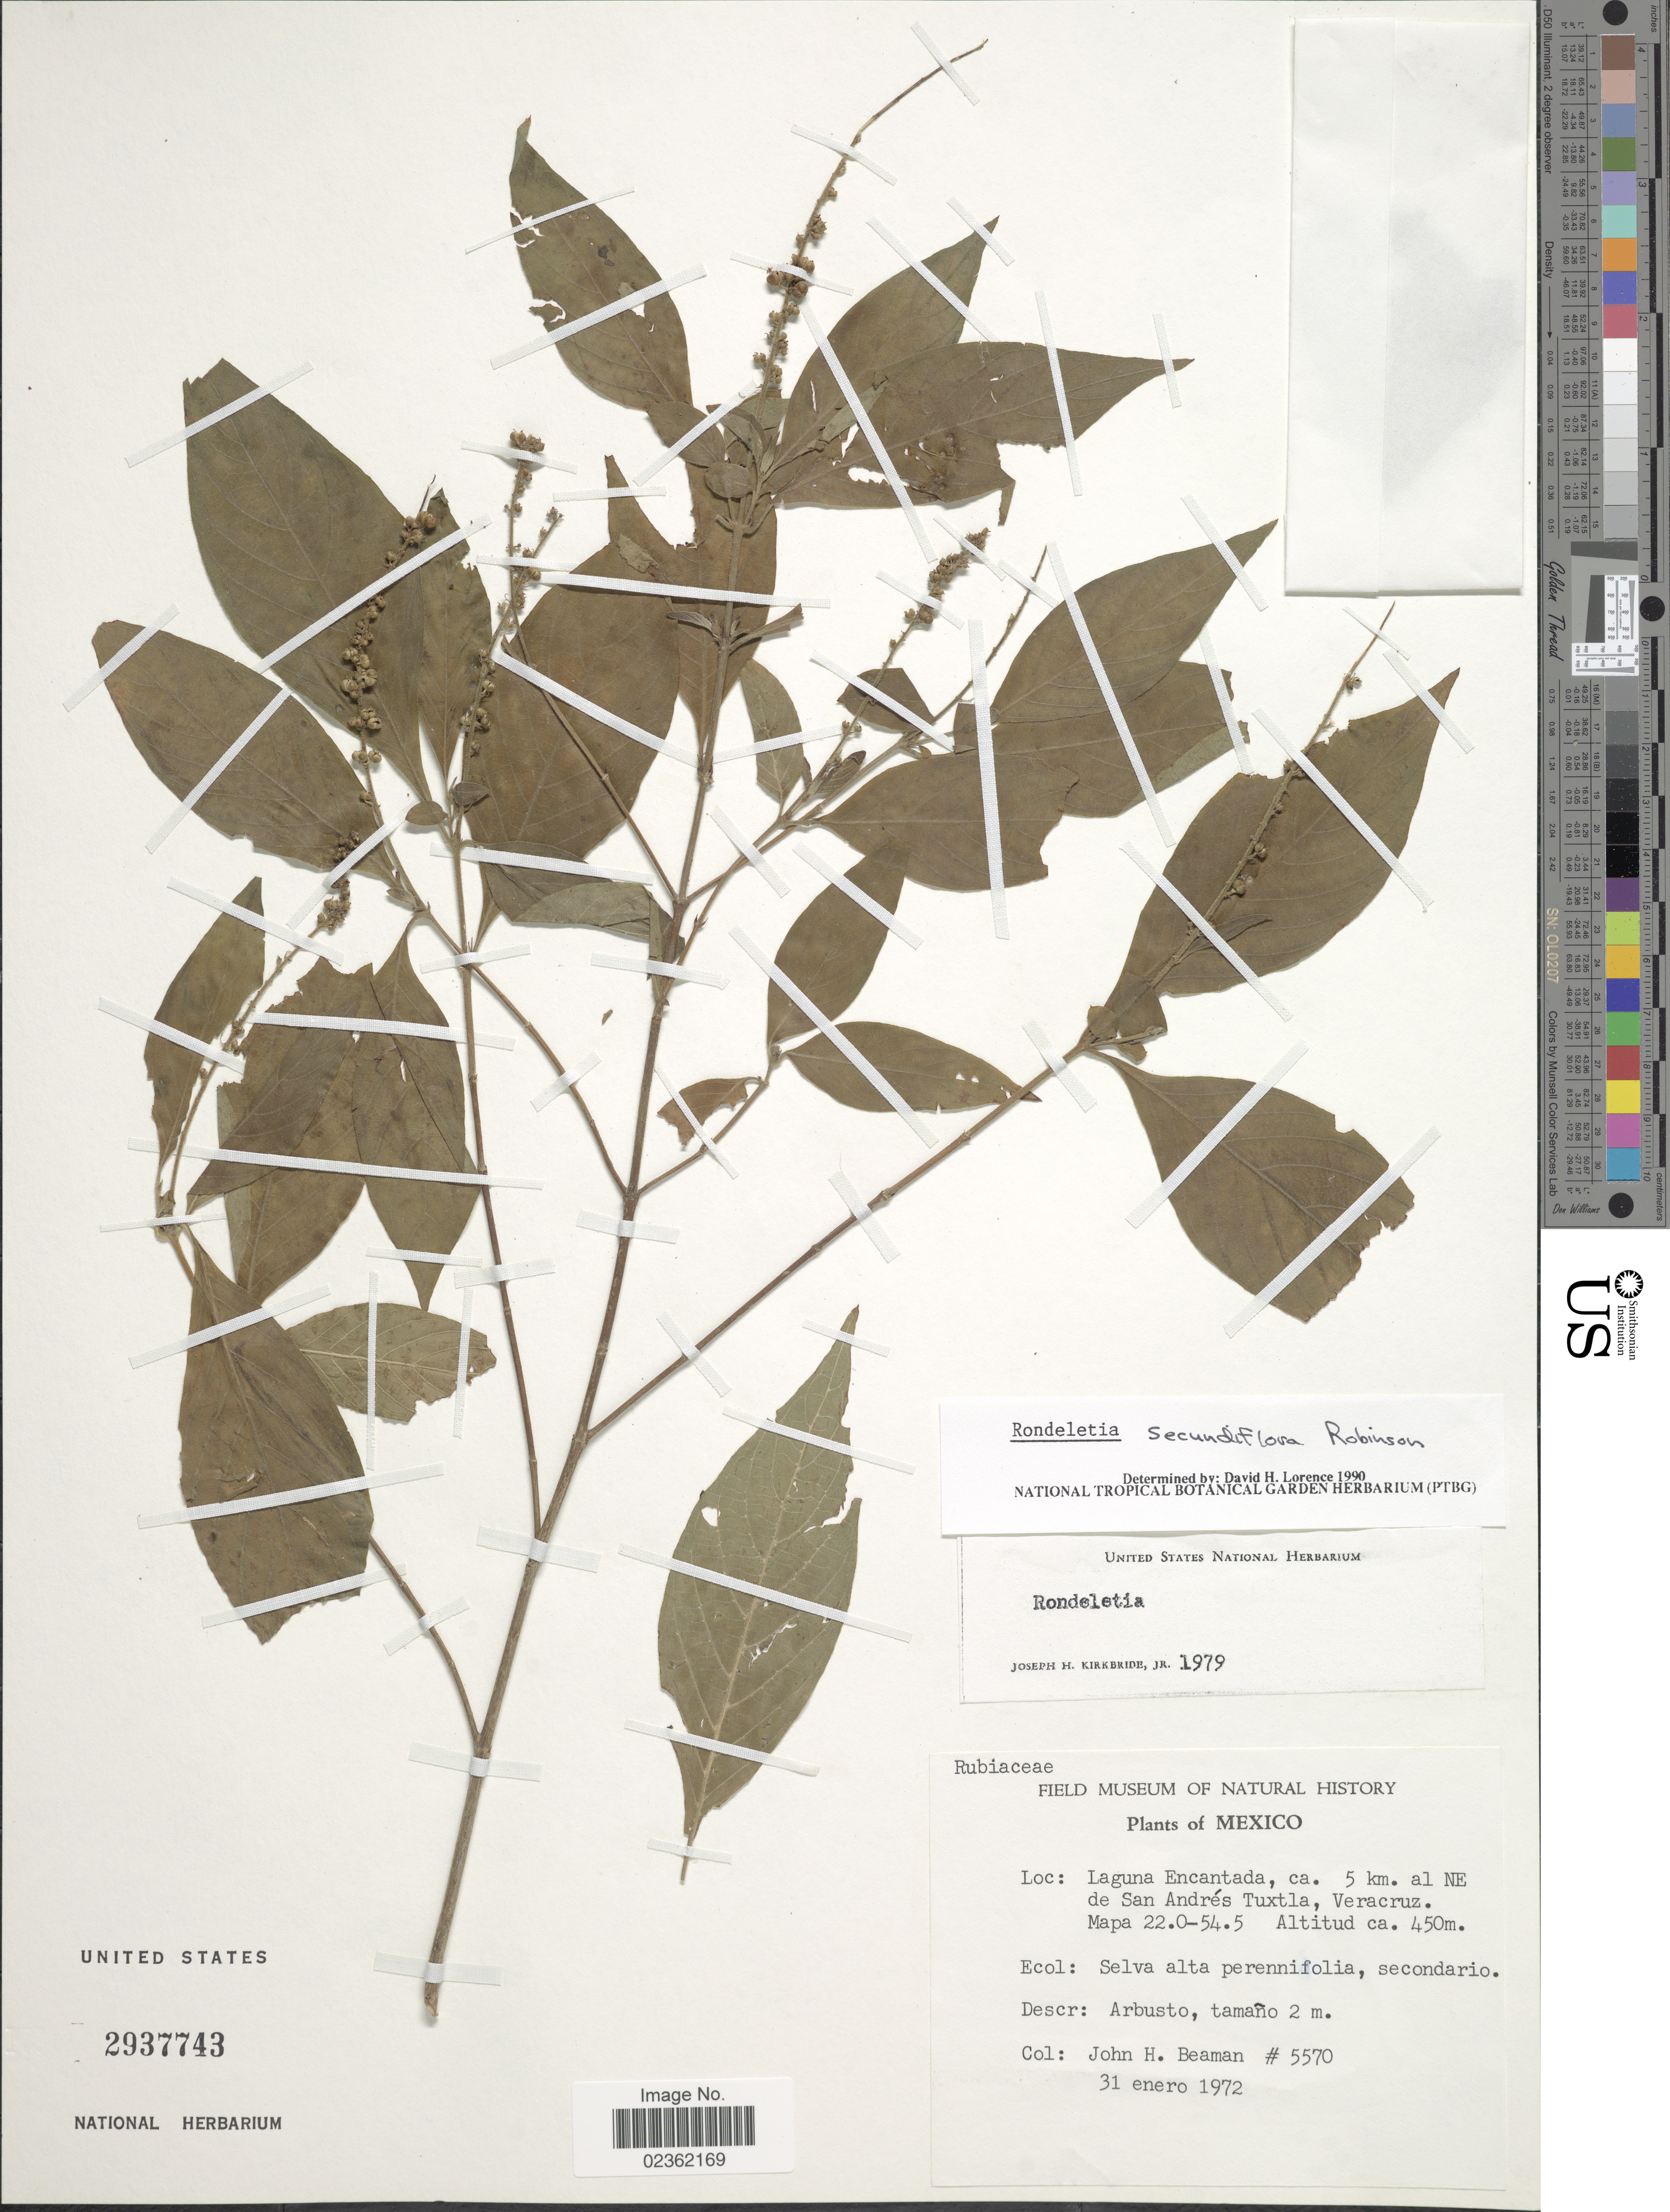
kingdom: Plantae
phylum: Tracheophyta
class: Magnoliopsida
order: Gentianales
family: Rubiaceae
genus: Rondeletia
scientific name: Rondeletia secundiflora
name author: B.L. Rob.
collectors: J. H. Beaman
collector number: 5570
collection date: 1972-01-31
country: Mexico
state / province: Veracruz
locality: Laguna Encantada, ca. 5 km. al NE de San Andres Tuxtla, Veracruz, Mapa 22.0-54.5.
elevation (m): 450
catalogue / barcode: US 2937743